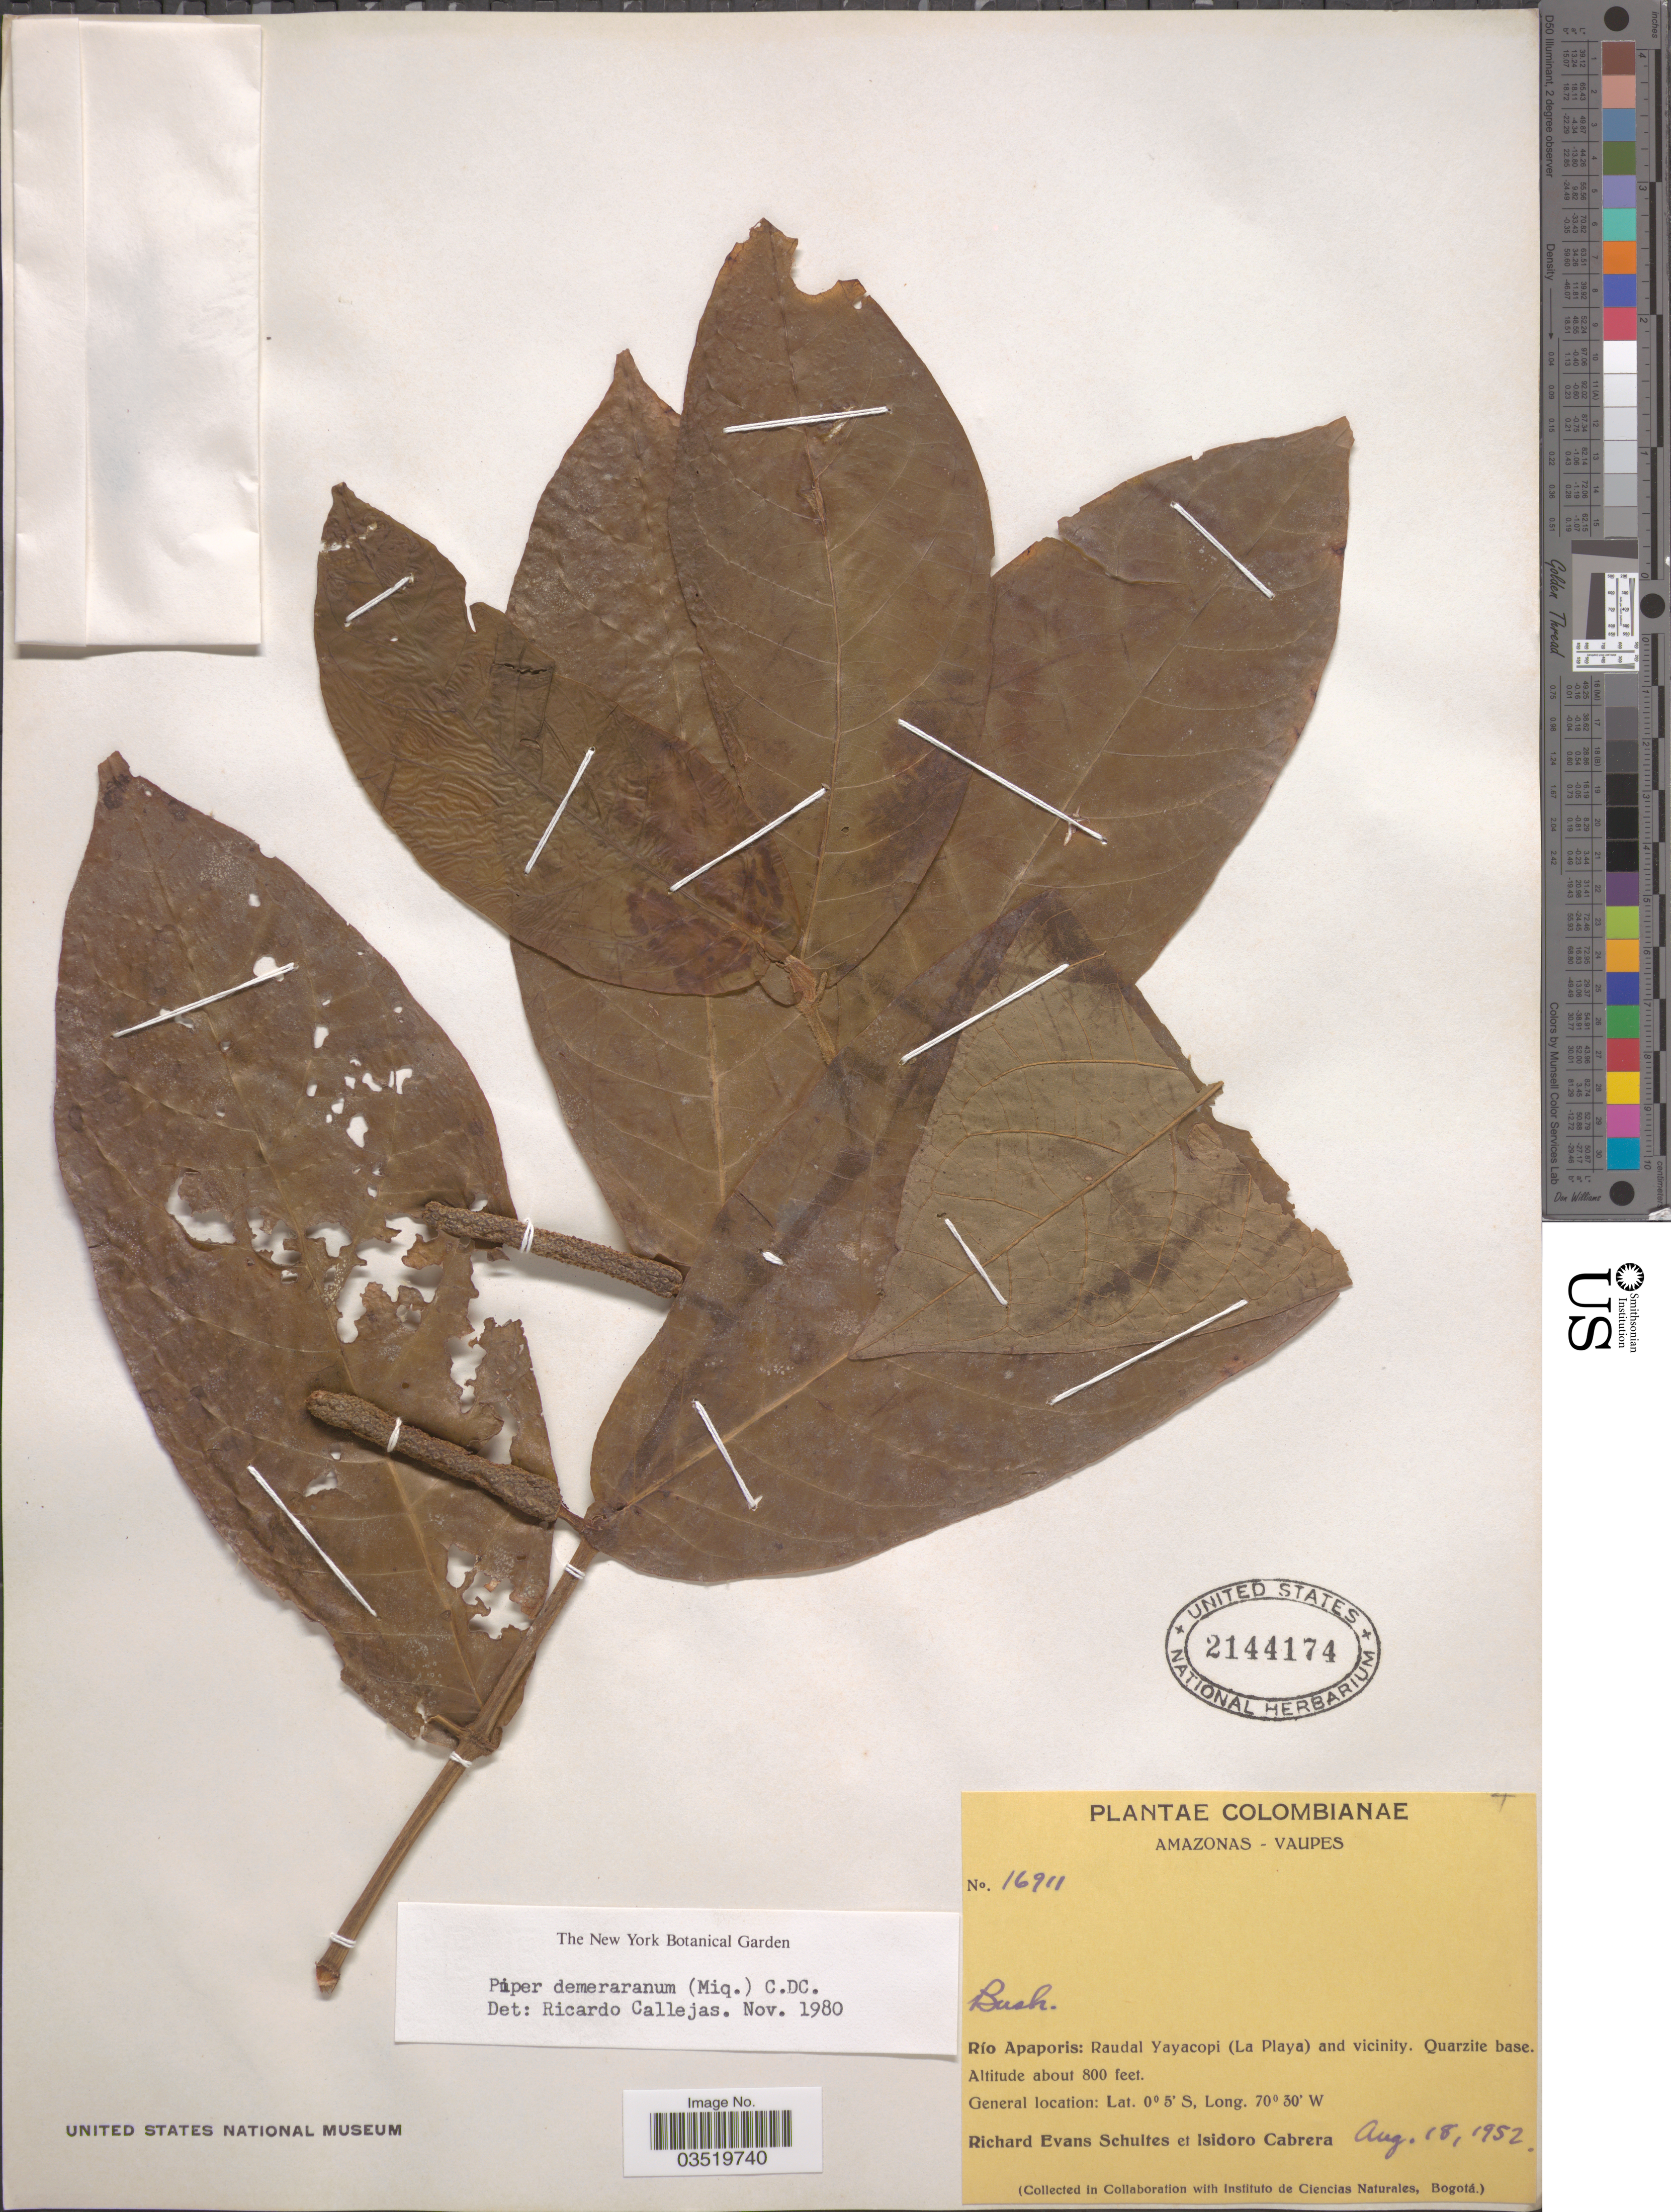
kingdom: Plantae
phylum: Tracheophyta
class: Magnoliopsida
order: Piperales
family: Piperaceae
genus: Piper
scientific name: Piper demeraranum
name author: (Miq.) C. DC.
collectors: R. E. Schultes & I. Cabrera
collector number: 16911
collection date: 1952-08-18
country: Colombia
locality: Amazonas-Vaupes. Río Apaporis: Raudal Yayacopi (La Playa) and vicinity.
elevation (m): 244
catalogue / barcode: US 2144174